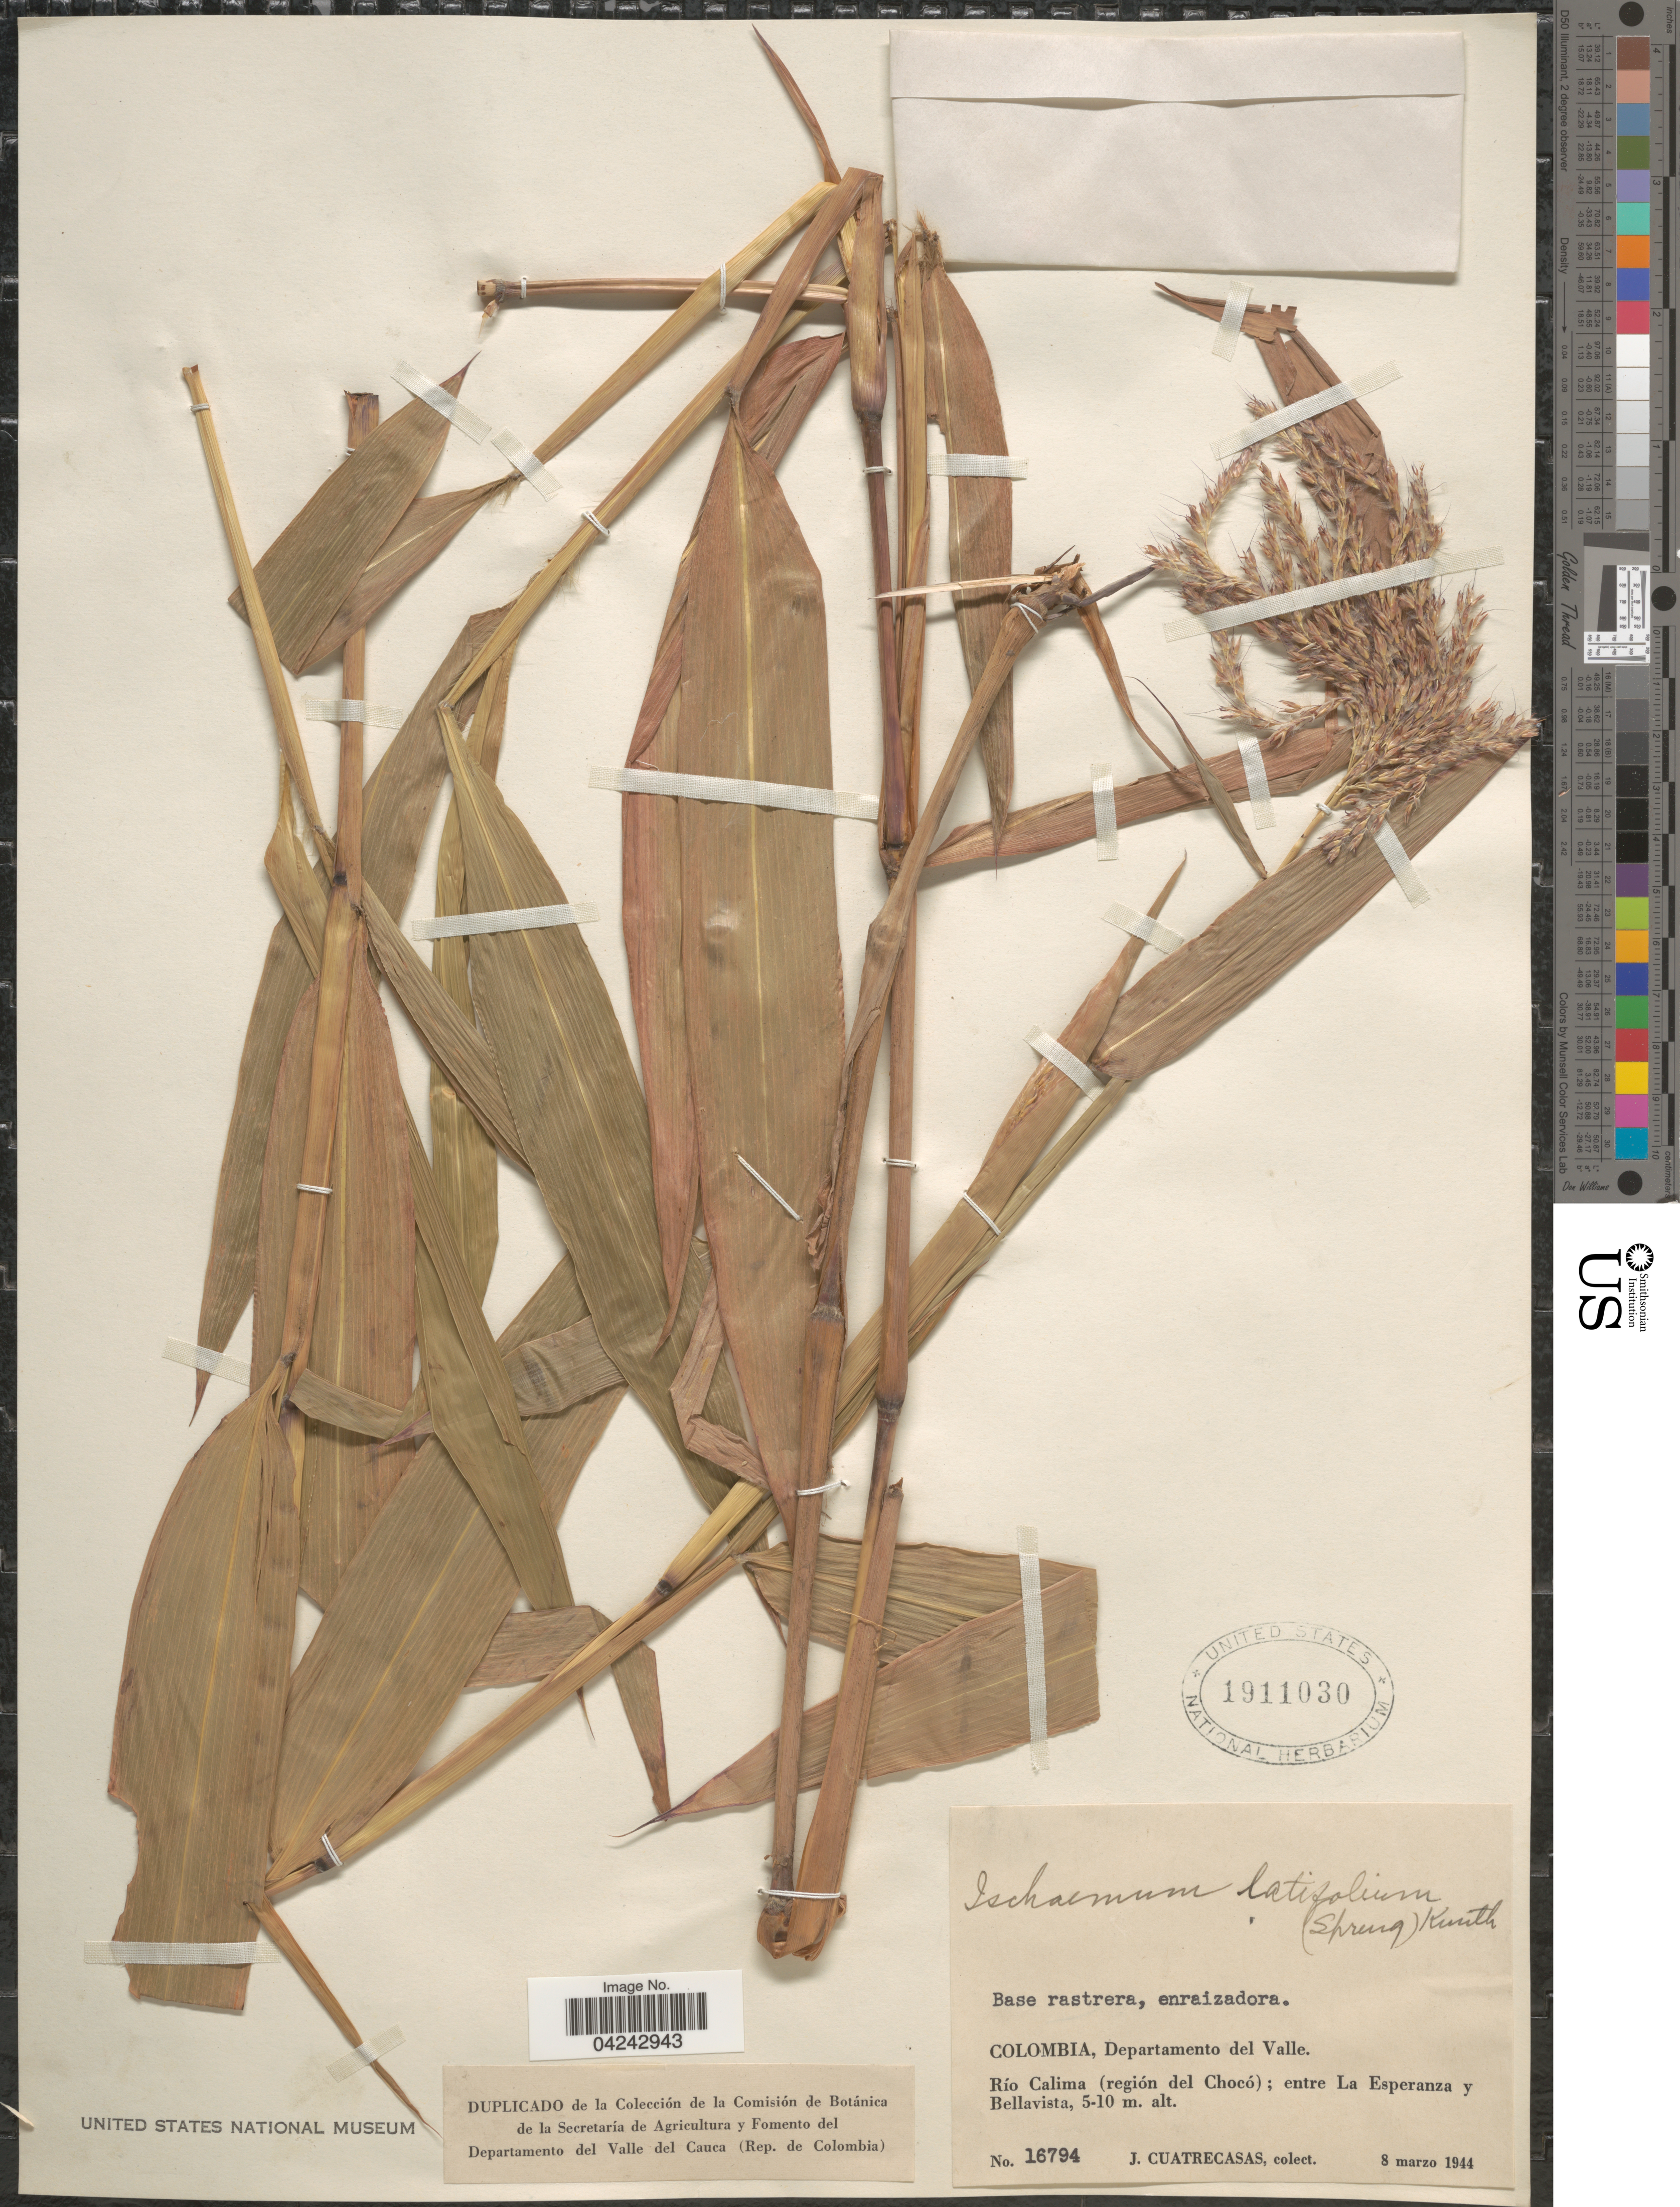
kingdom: Plantae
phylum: Tracheophyta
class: Liliopsida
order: Poales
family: Poaceae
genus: Ischaemum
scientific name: Ischaemum latifolium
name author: (Spreng.) Kunth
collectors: J. Cuatrecasas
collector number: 16794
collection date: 1944-03-08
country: Colombia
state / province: Valle del Cauca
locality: Departamento del Valle. Río Calima (región del Chocó); entre La Esperanza y Bellavista.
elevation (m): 5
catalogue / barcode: US 1911030